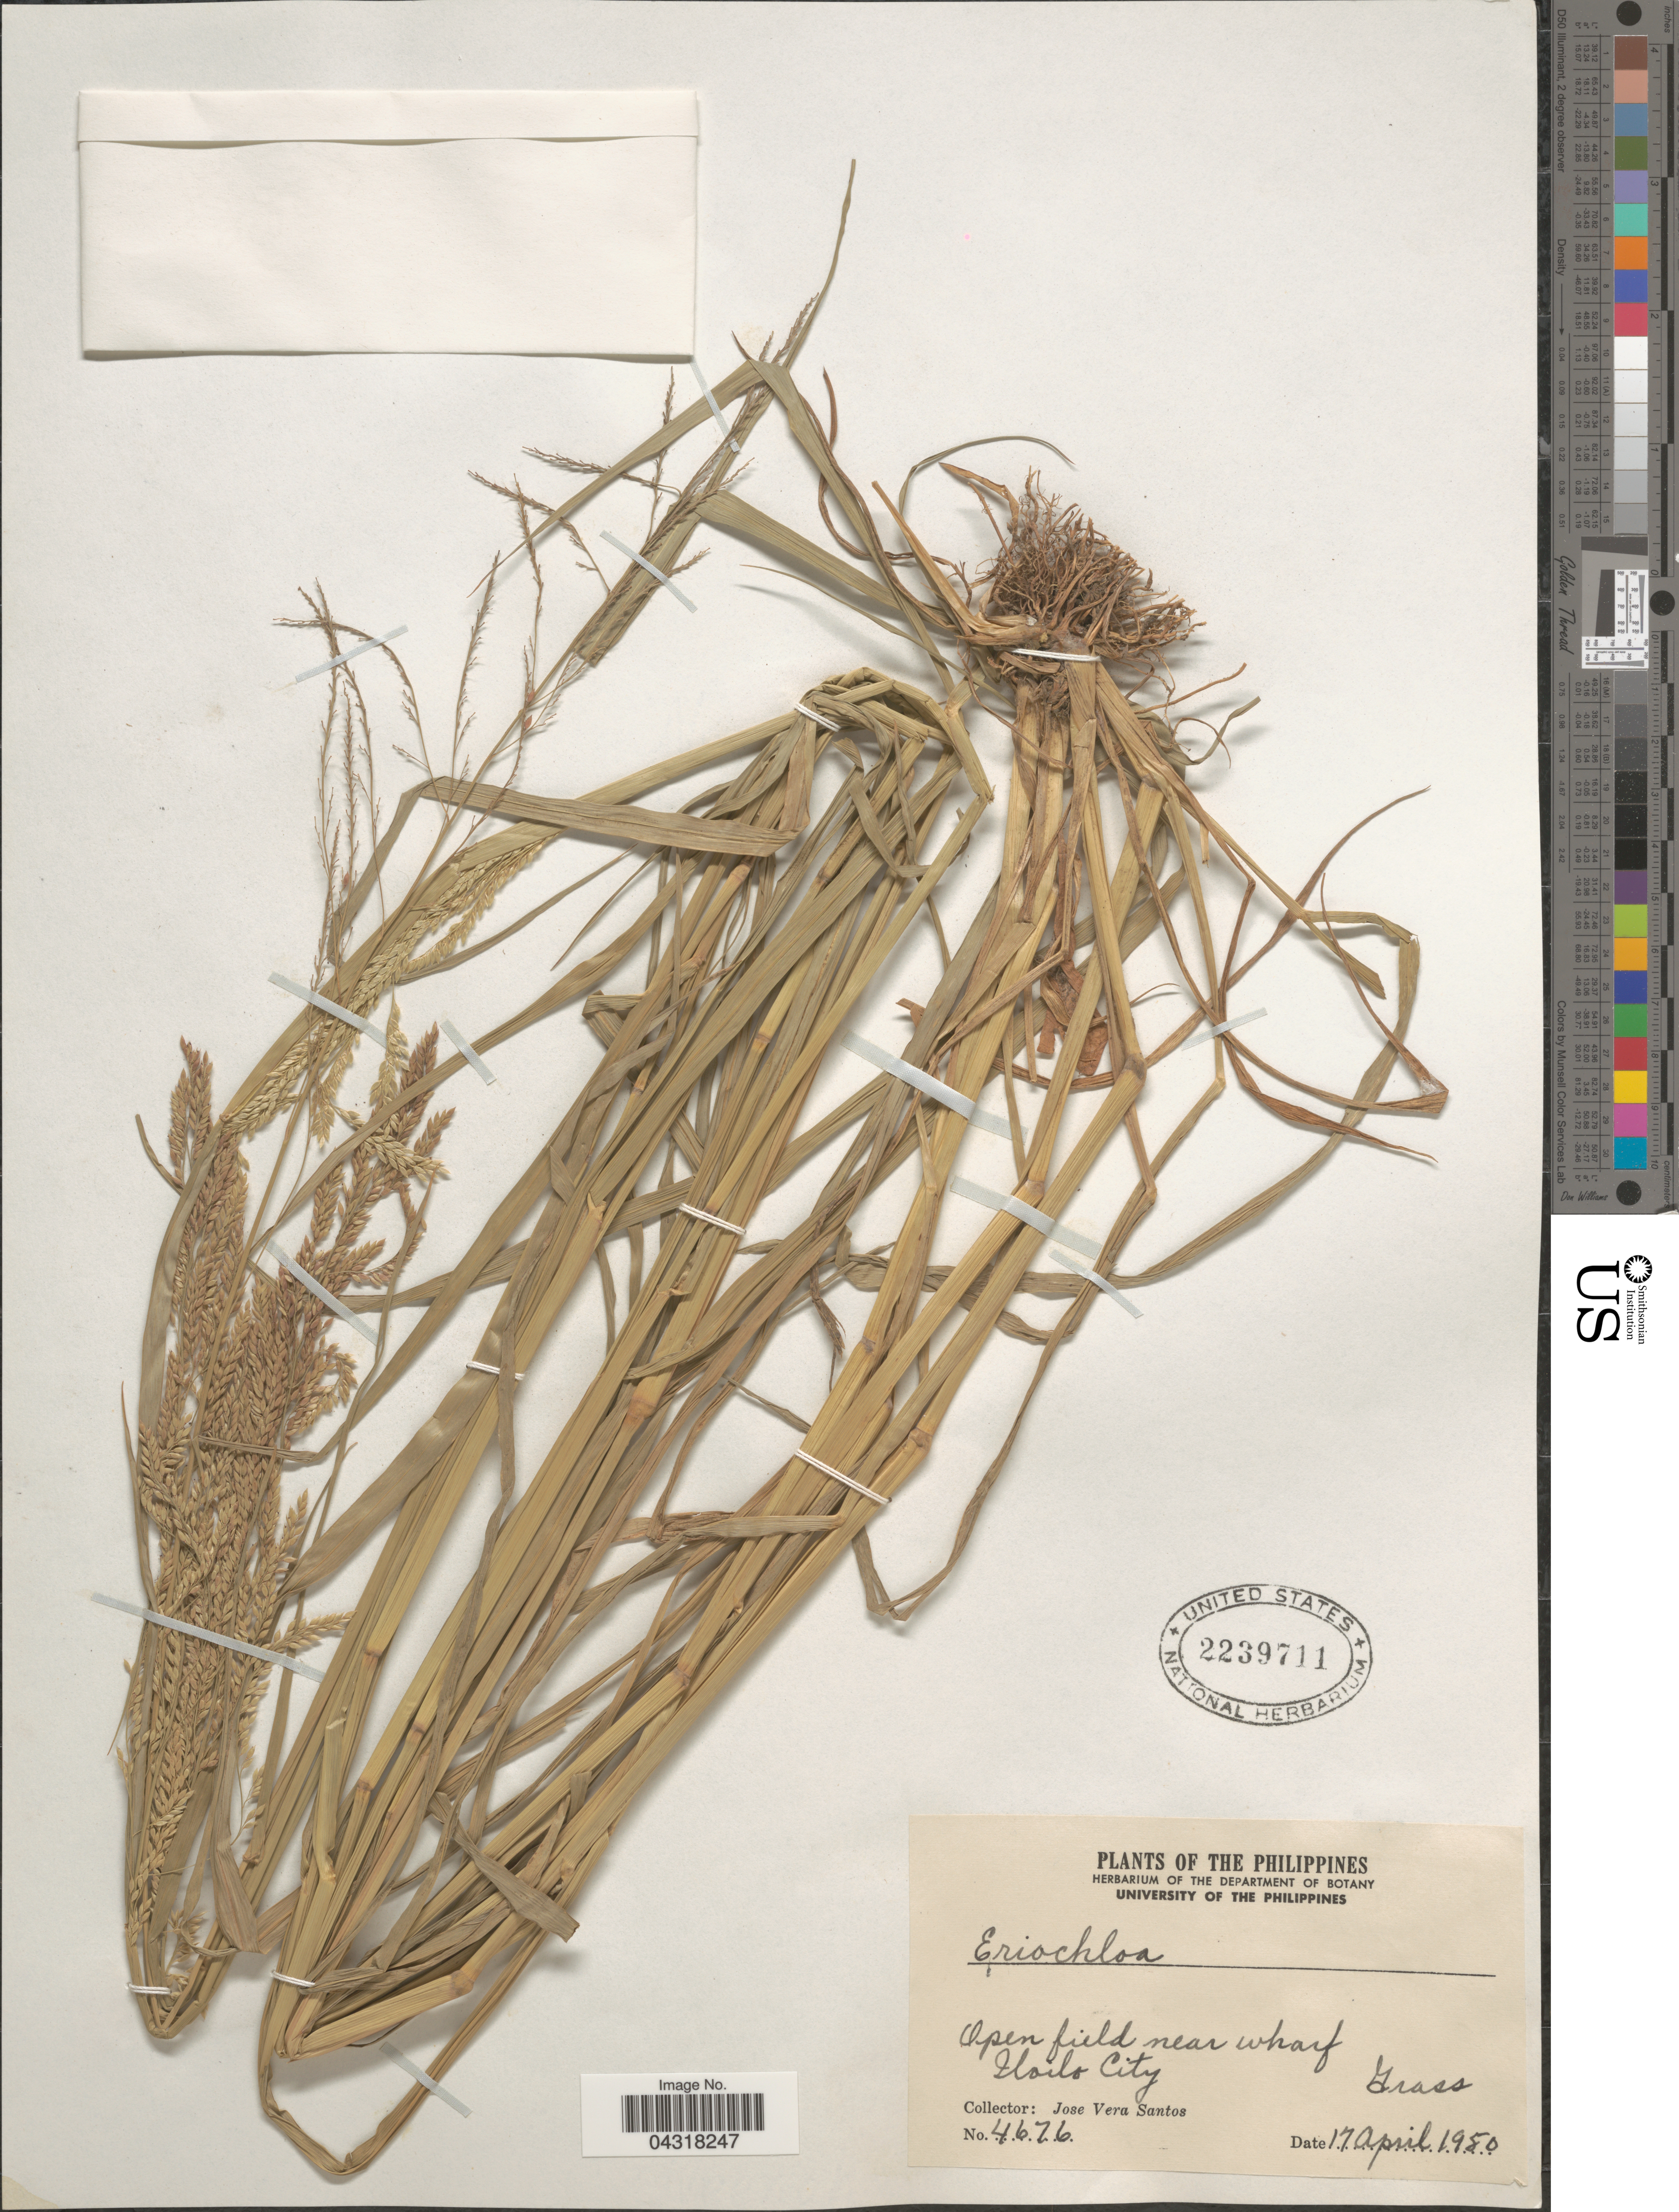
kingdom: Plantae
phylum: Tracheophyta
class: Liliopsida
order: Poales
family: Poaceae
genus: Echinochloa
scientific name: Echinochloa sp.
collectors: J. Santos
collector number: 4676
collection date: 1950-04-17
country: Philippines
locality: Open field near wharf. Iloilo City. Grass.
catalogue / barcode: US 2239711